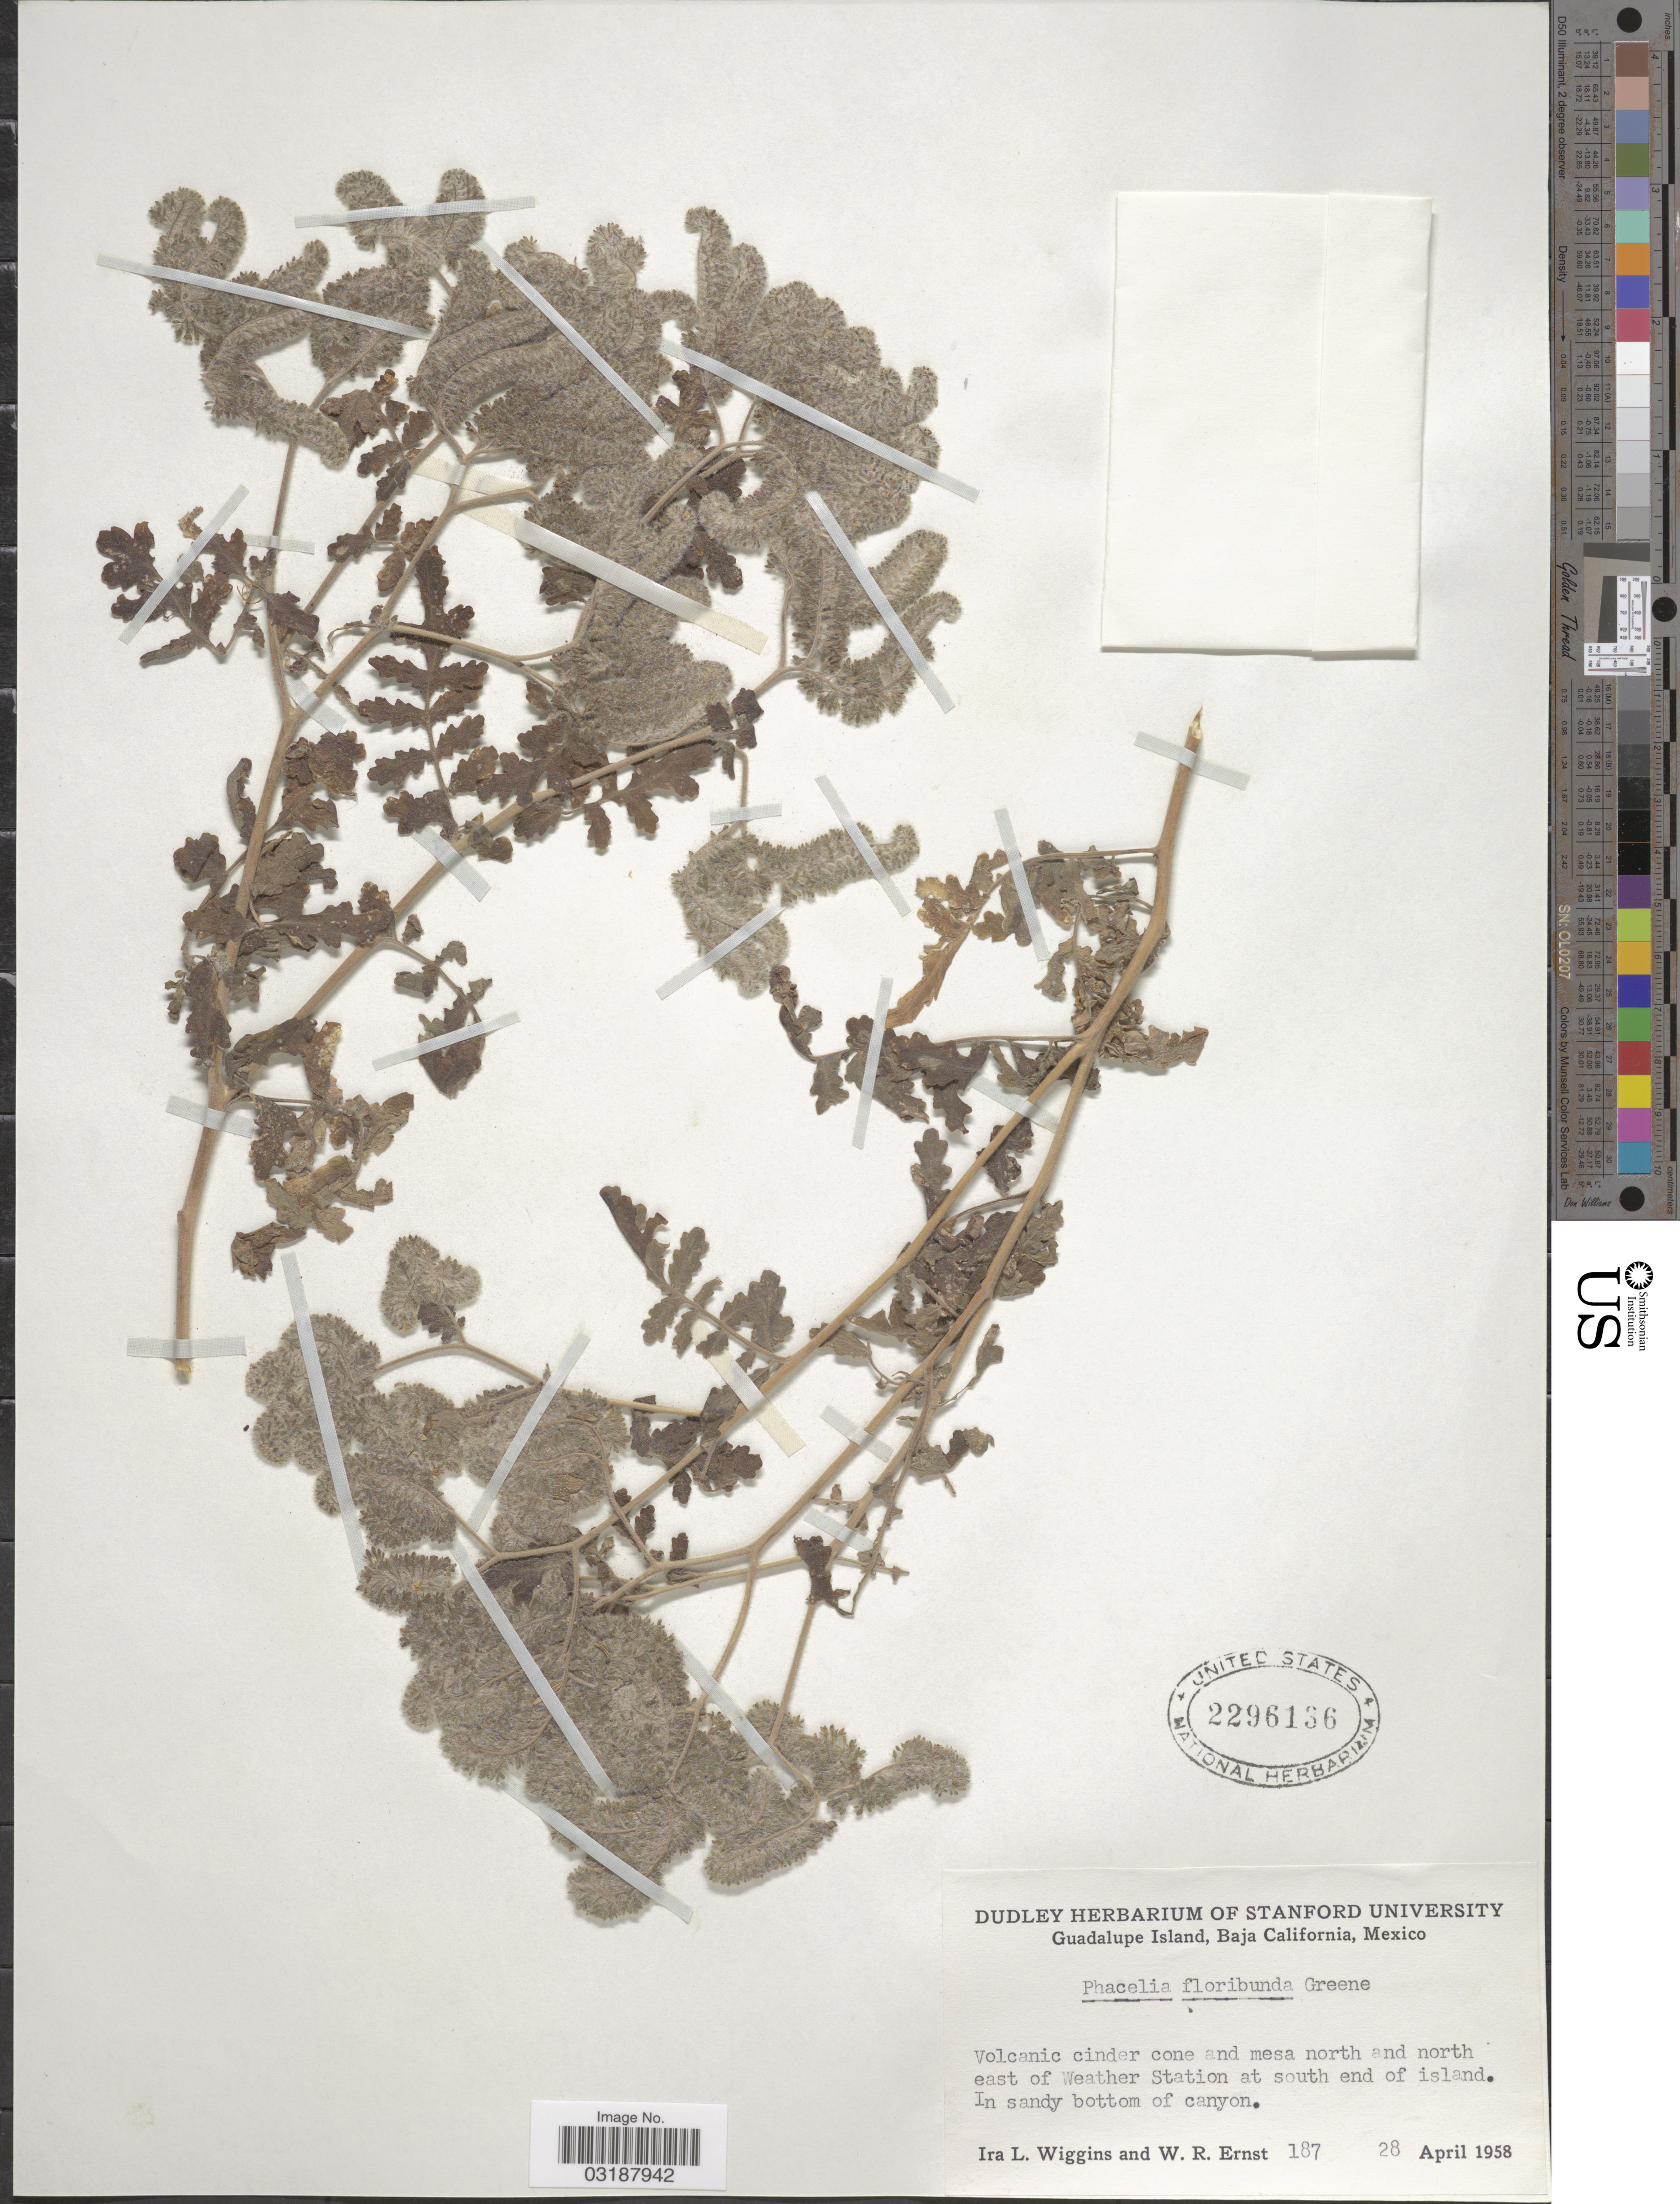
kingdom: Plantae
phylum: Tracheophyta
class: Magnoliopsida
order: Boraginales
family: Hydrophyllaceae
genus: Phacelia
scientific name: Phacelia floribunda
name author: Greene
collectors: I. L. Wiggins & W. R. Ernst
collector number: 187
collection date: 1958-04-28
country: Mexico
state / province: Baja California Norte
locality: Guadalupe Islands, Volcanic cinder cone and mesa north and north east of Weather Station at south end of island.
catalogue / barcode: US 2296136